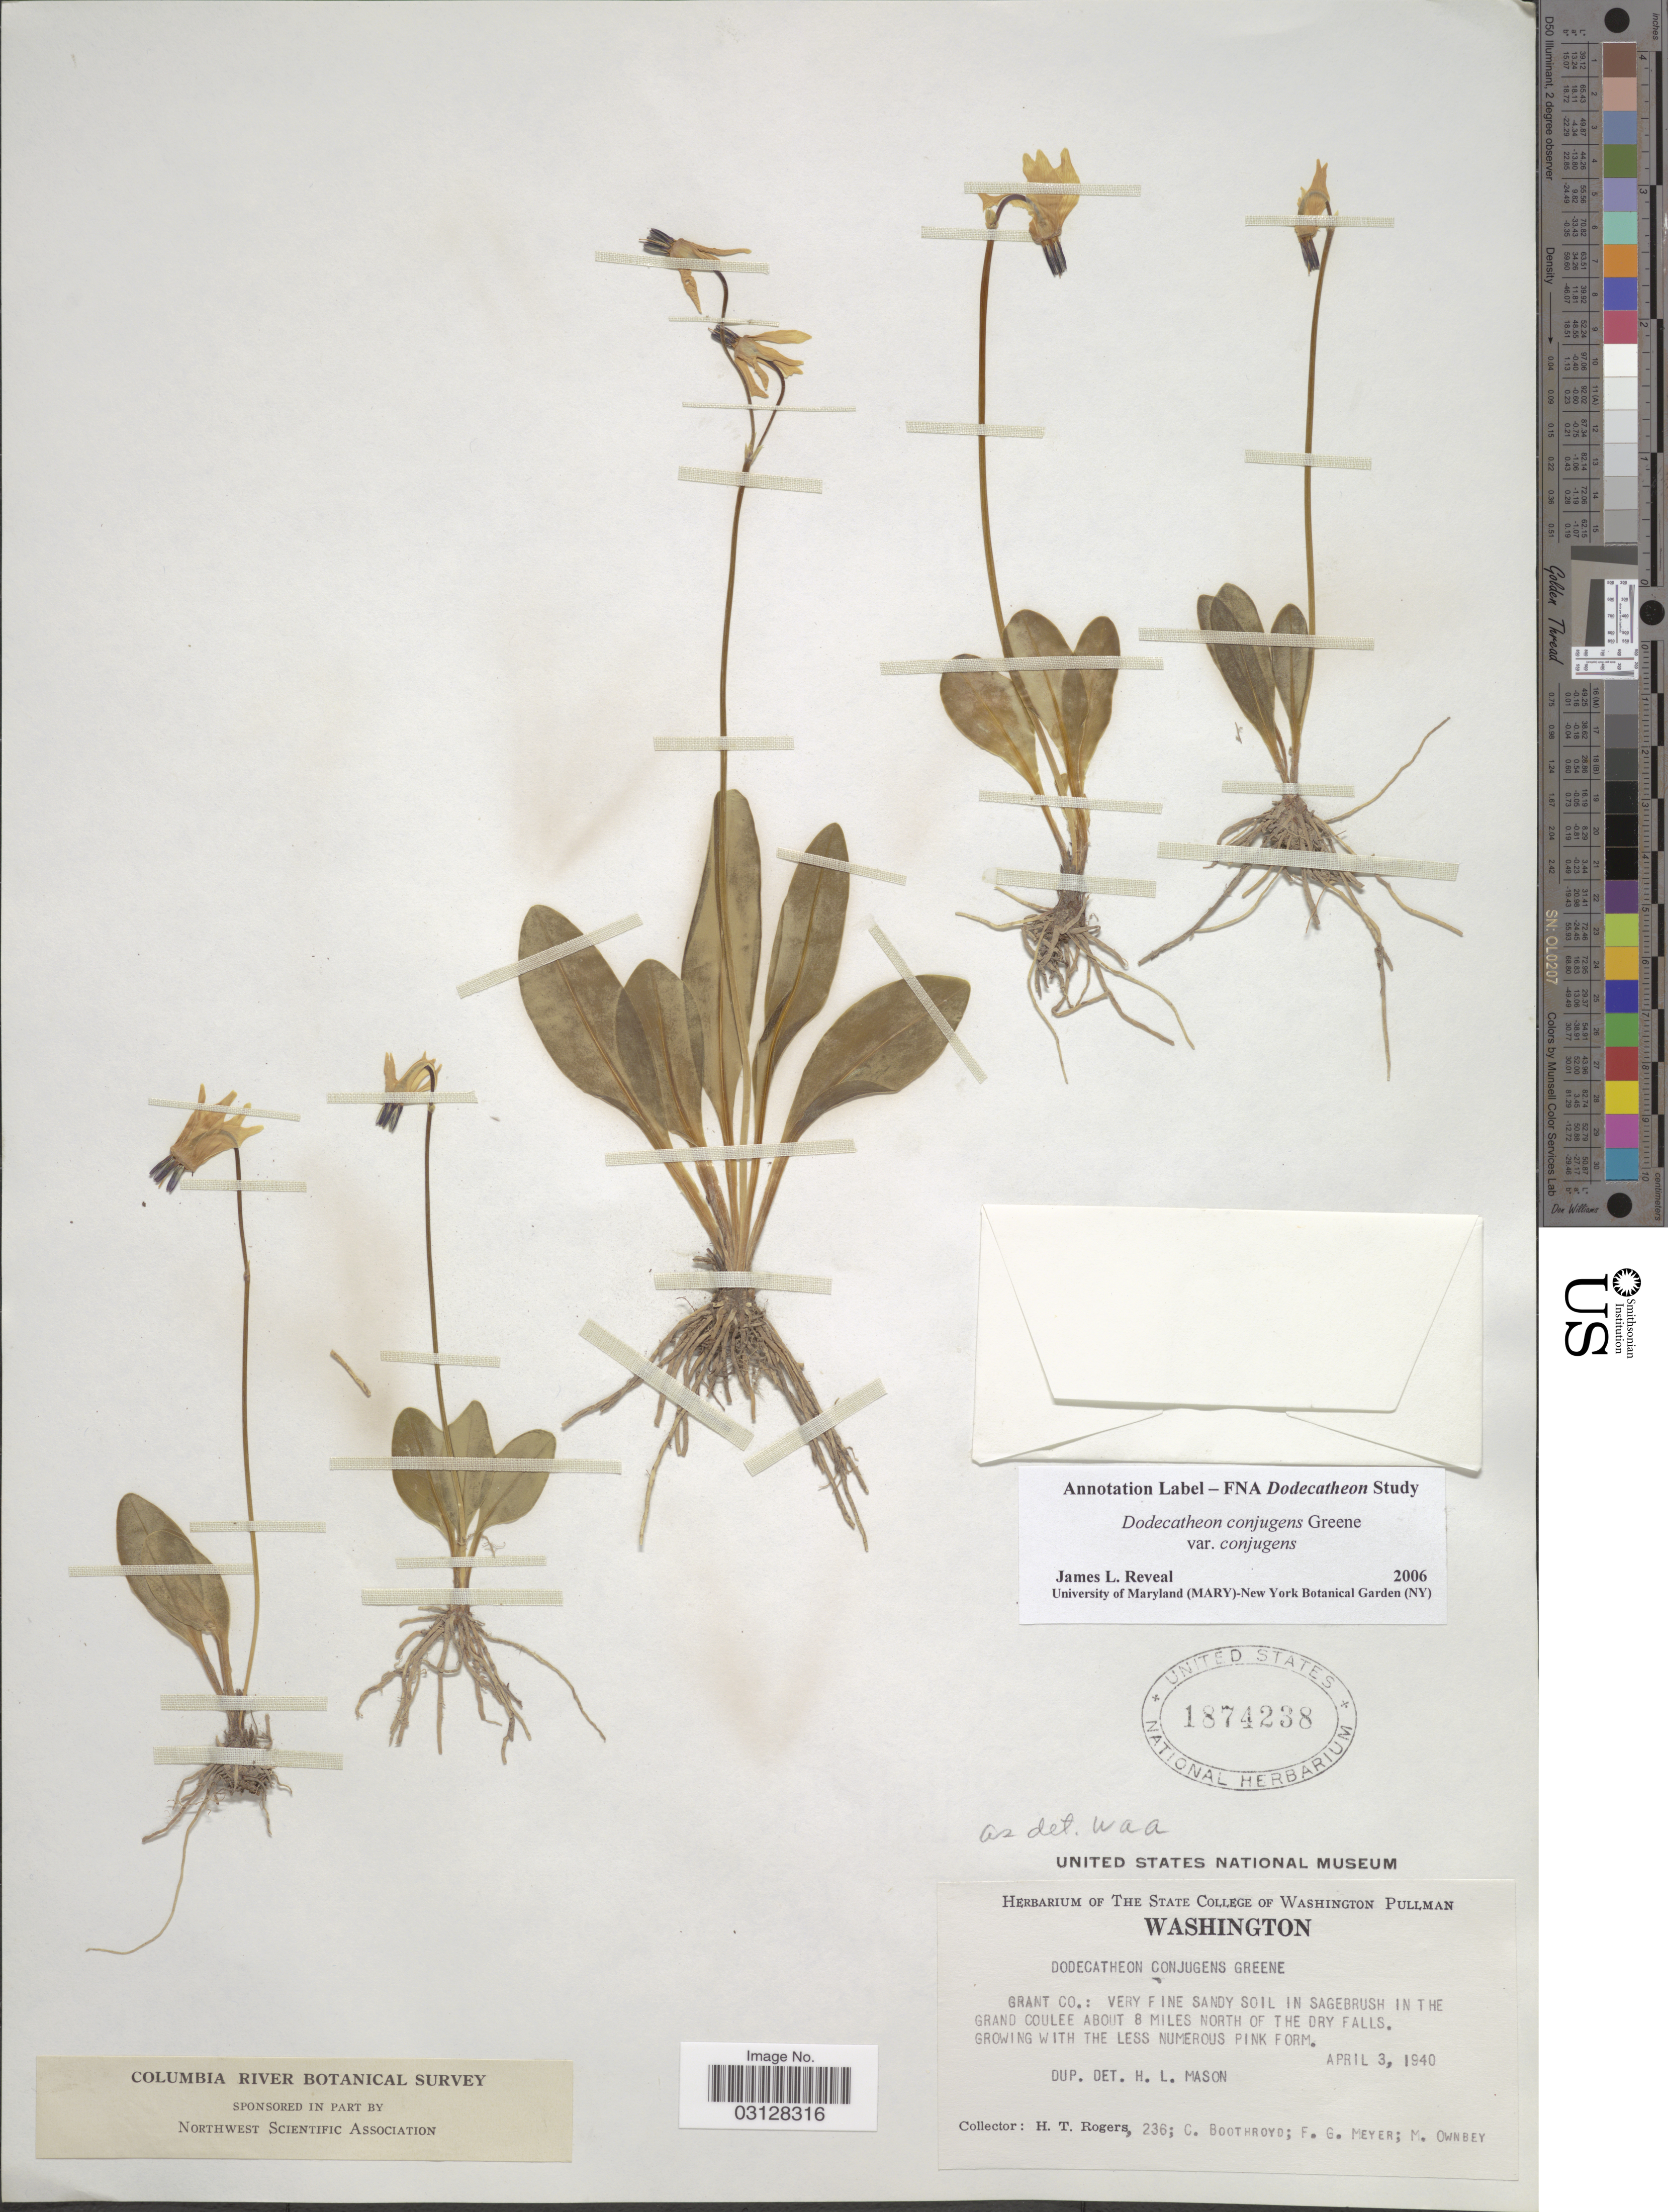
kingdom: Plantae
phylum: Tracheophyta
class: Magnoliopsida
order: Ericales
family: Primulaceae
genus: Dodecatheon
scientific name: Dodecatheon conjugens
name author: Greene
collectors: H. Rogers, C. Boothroyd, F. G. Meyer & M. Ownbey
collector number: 236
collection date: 1940-04-03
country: United States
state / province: Washington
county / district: Grant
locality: Grant Co.: very fine sandy soil in sagebrush in the grand coulee about 8 miles north of the dry falls.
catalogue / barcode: US 1874238